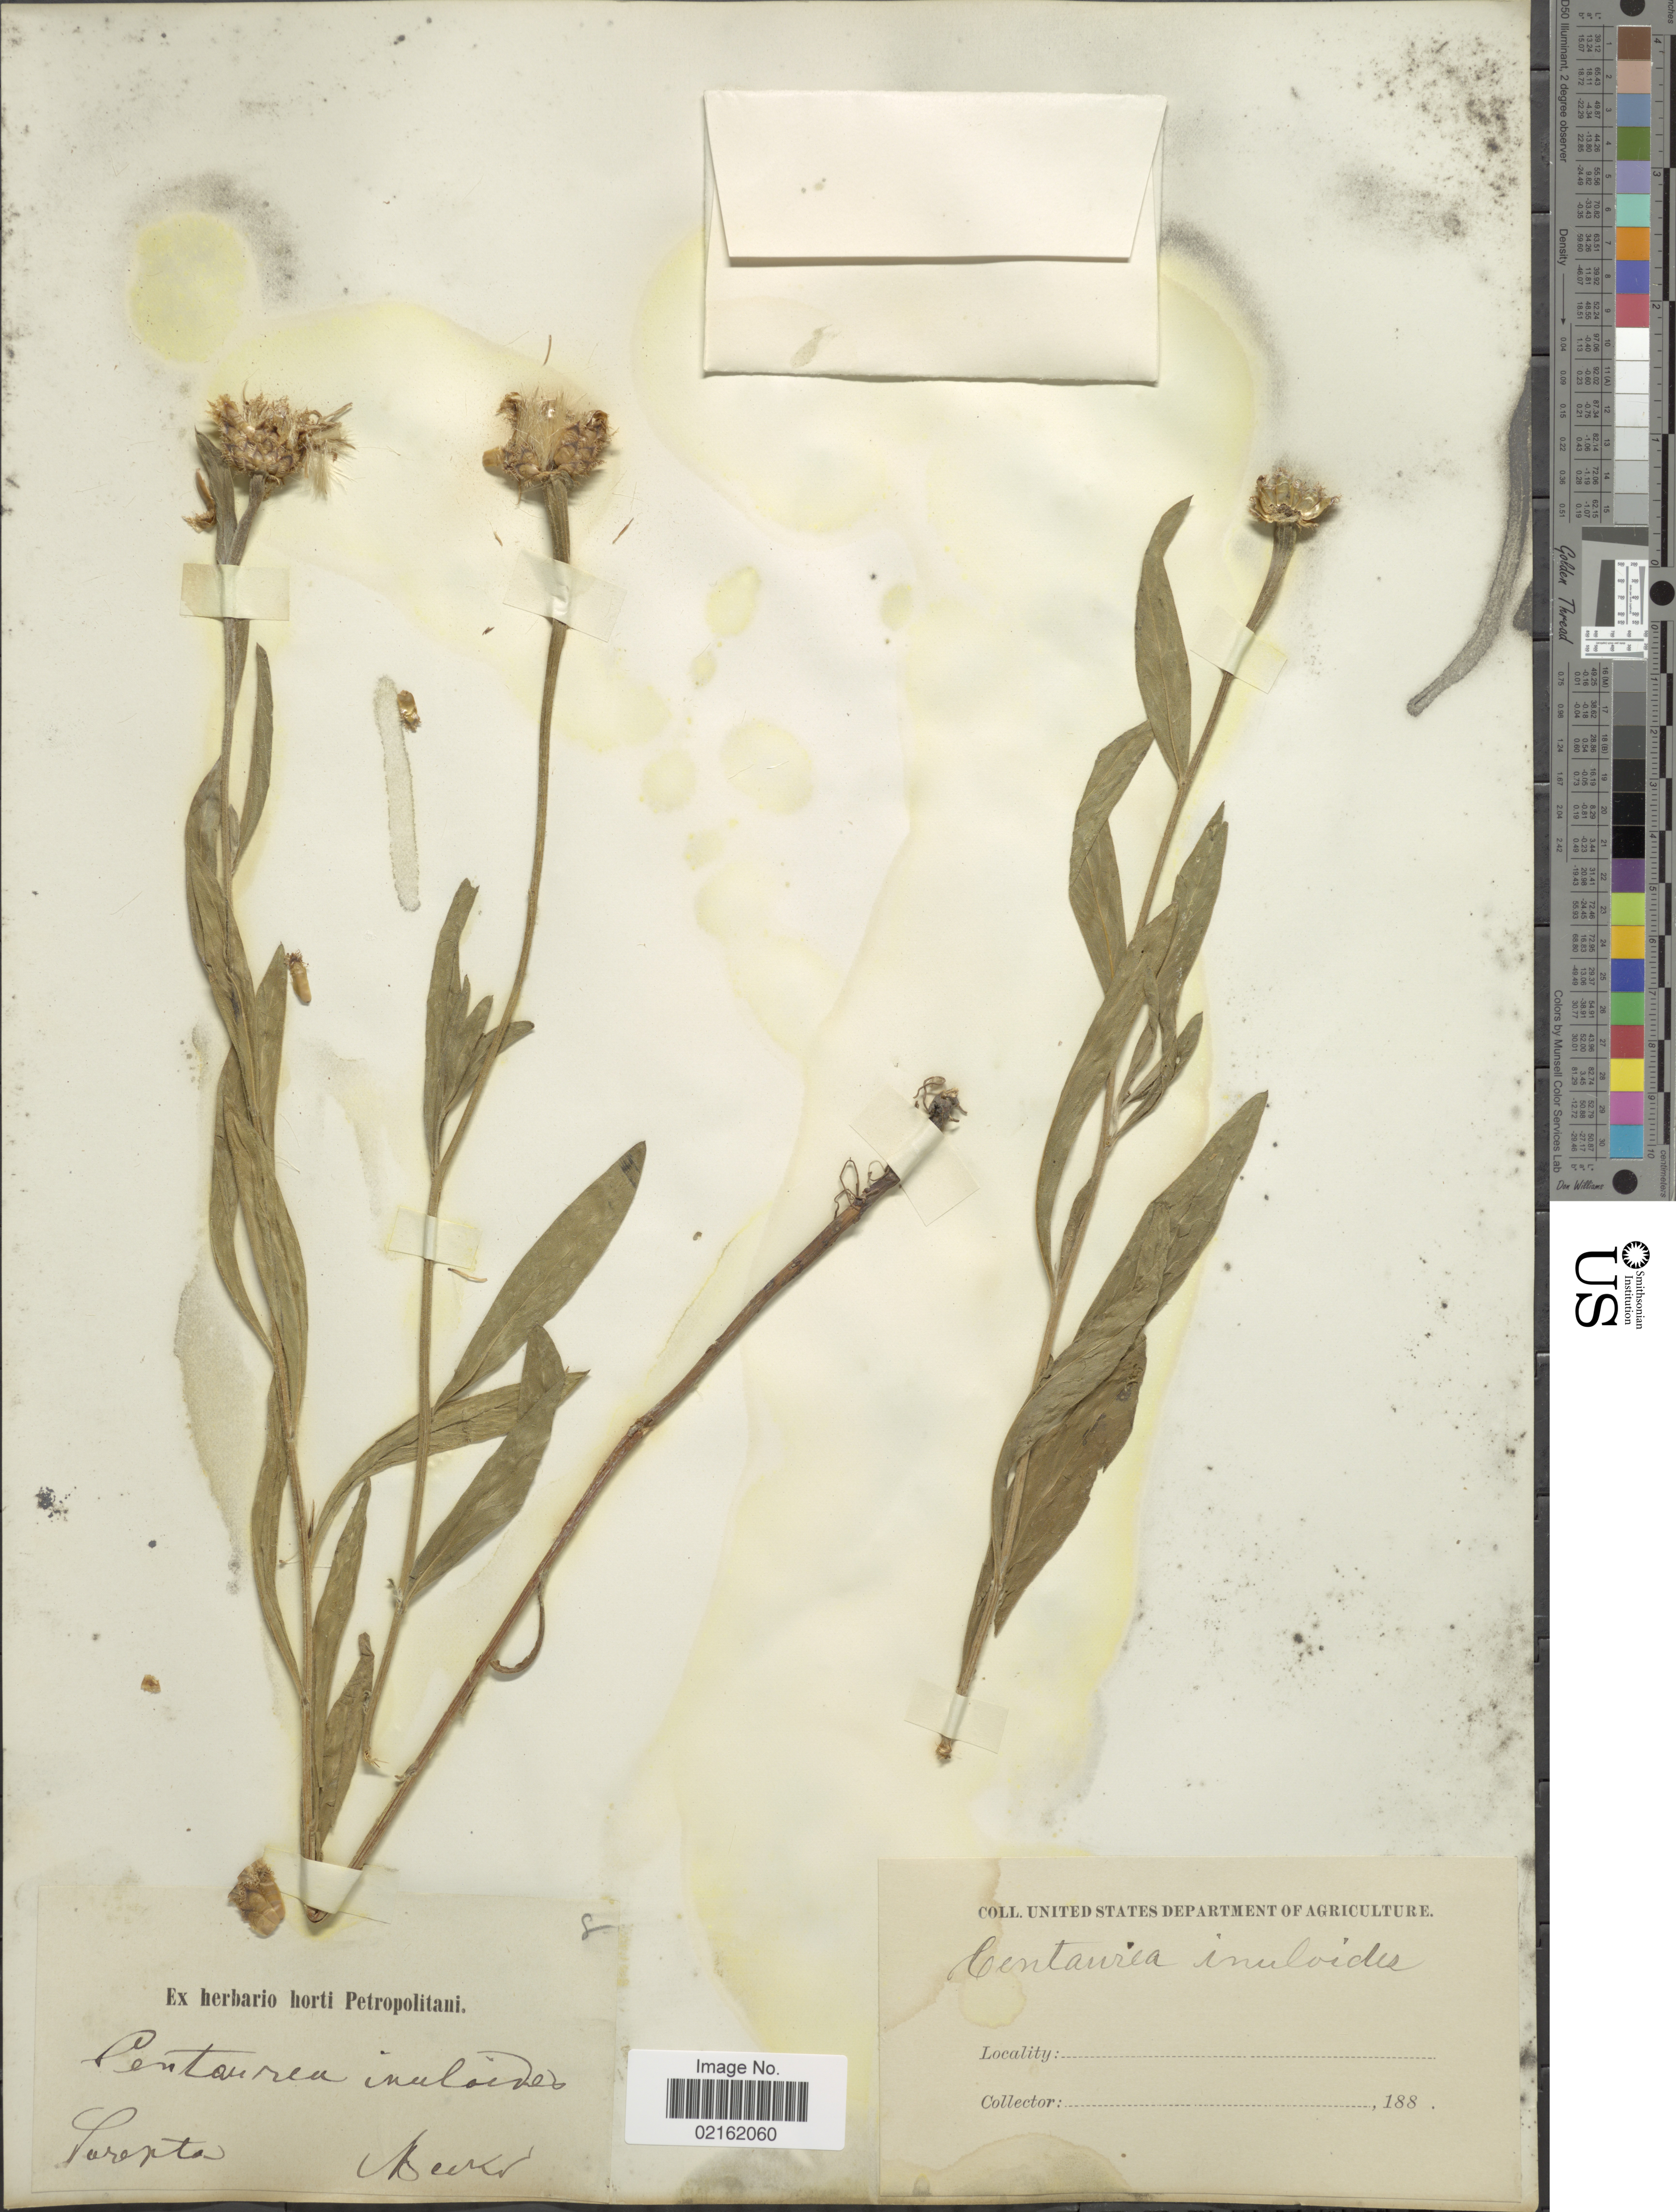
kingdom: Plantae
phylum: Tracheophyta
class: Magnoliopsida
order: Asterales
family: Asteraceae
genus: Centaurea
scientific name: Centaurea inuloides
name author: Fisch.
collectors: -. Becker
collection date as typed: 188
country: Russian Federation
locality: Sarepta